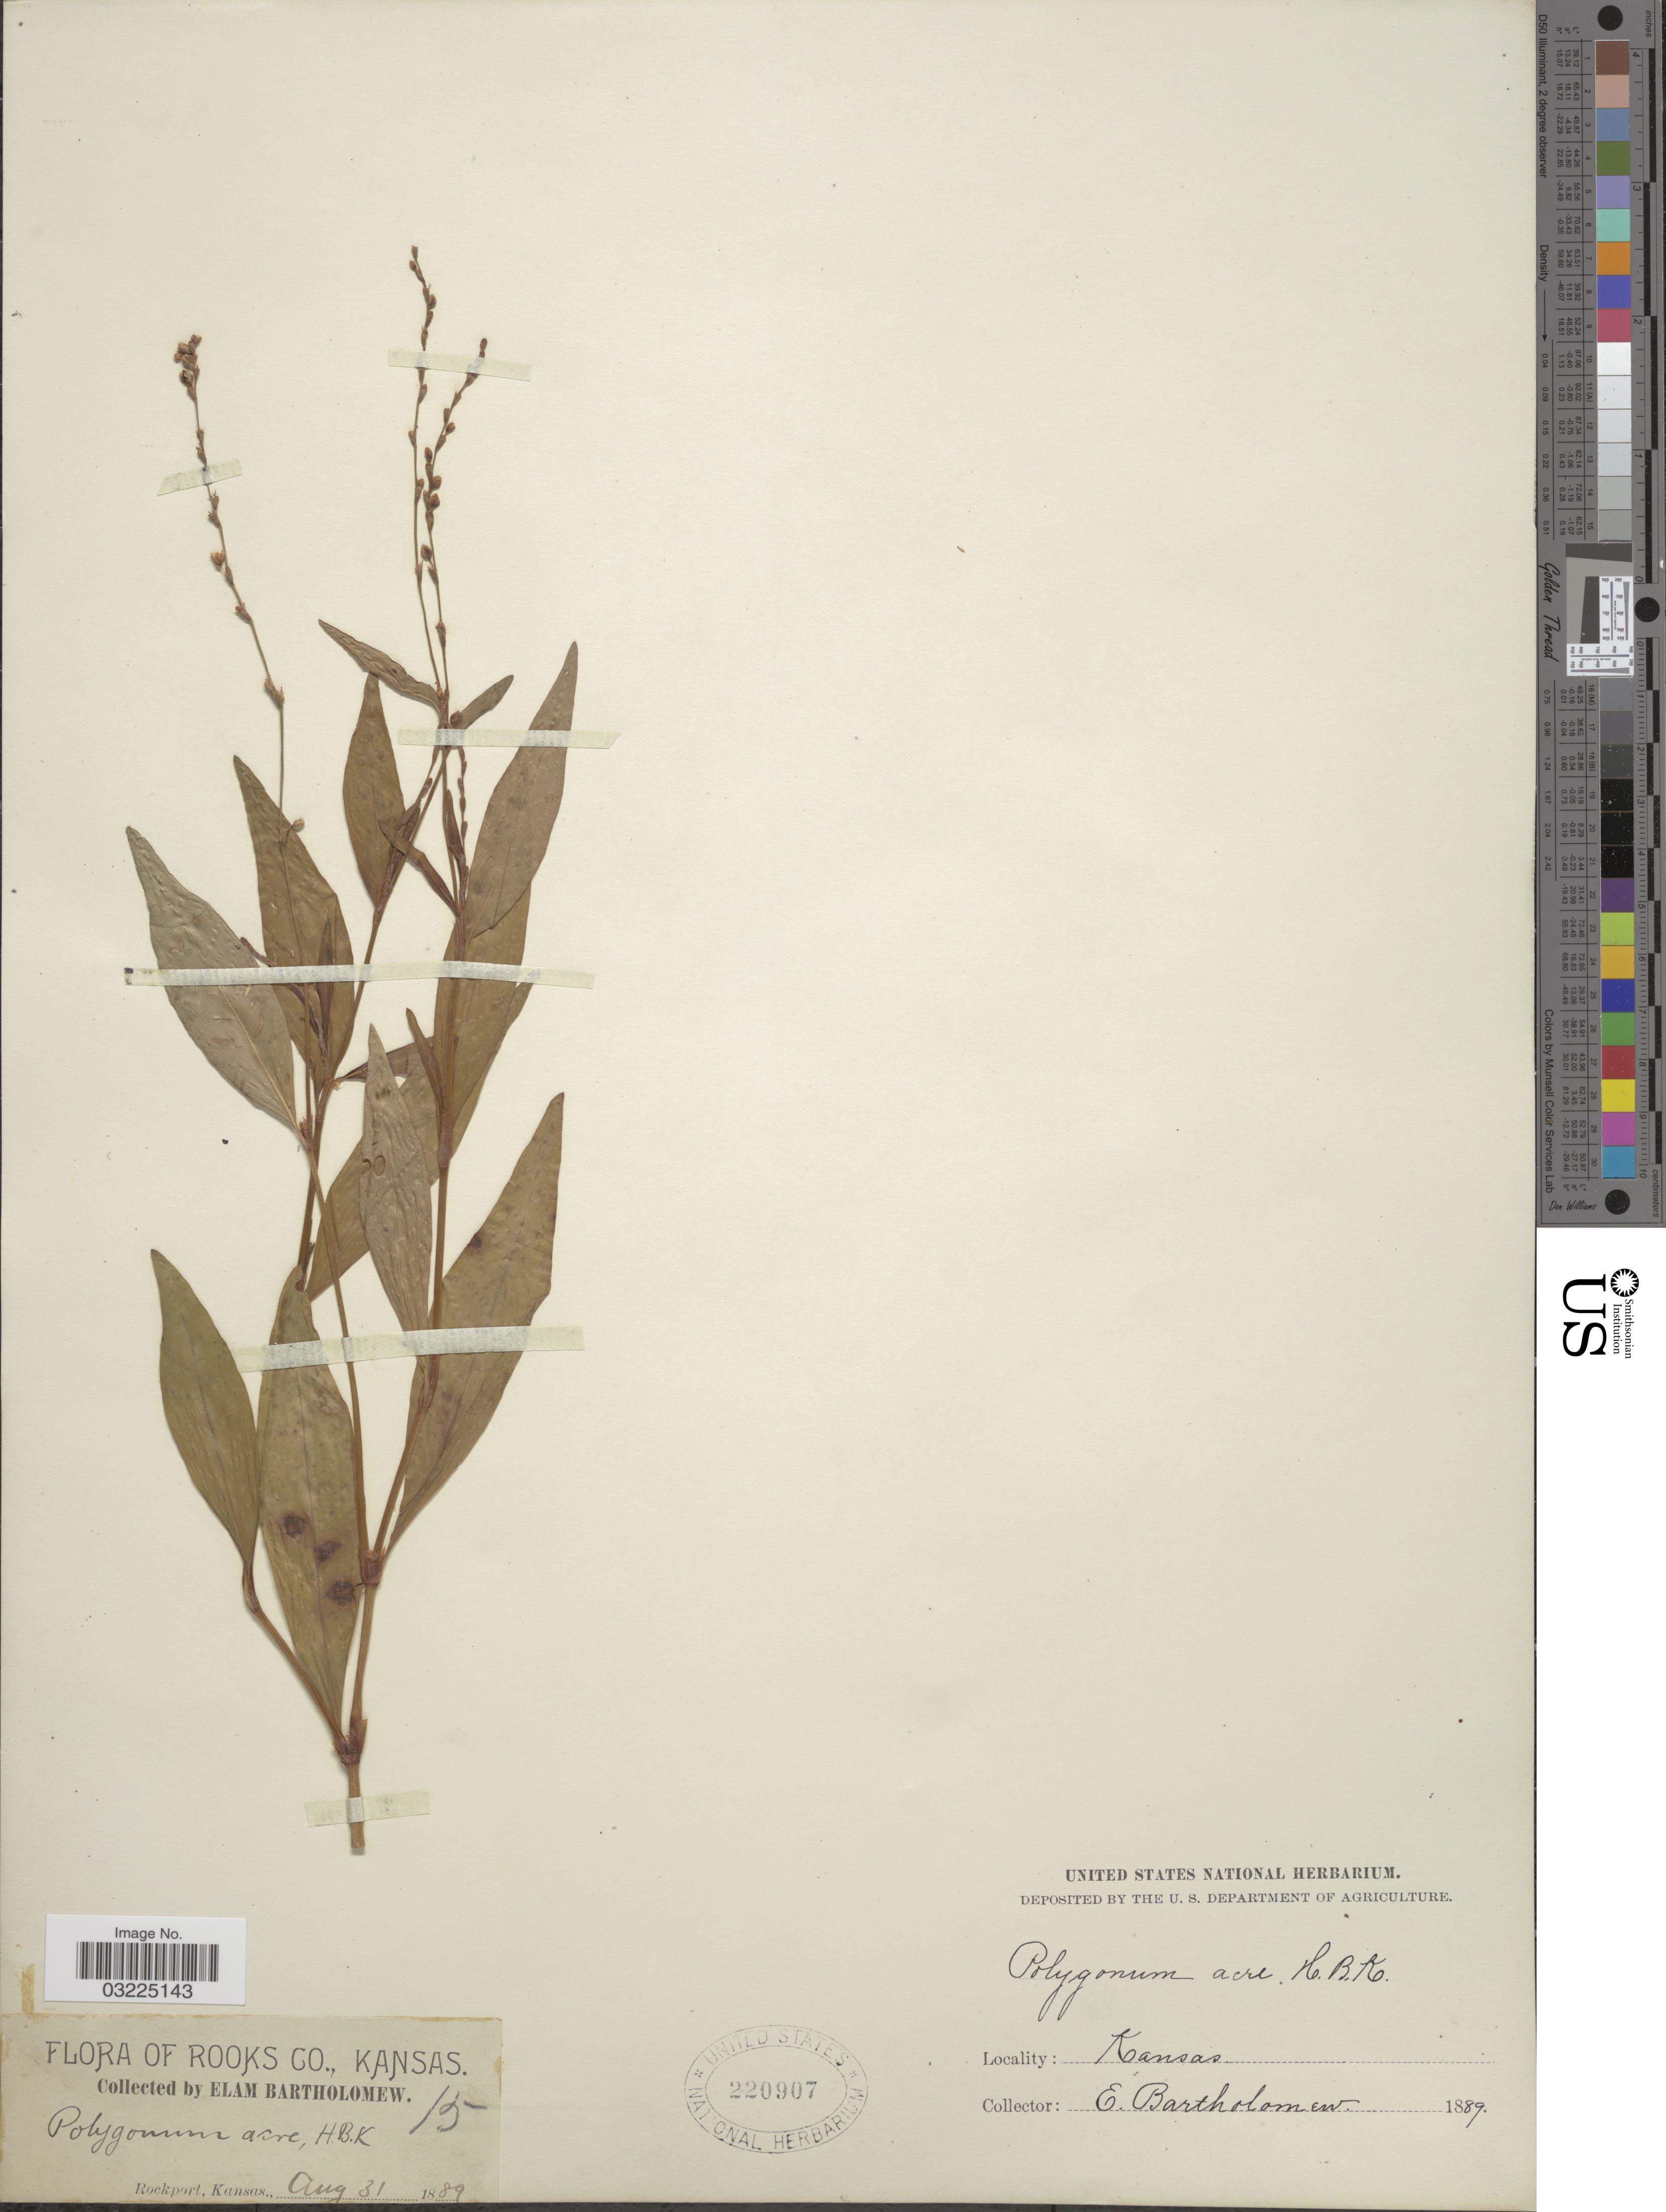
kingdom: Plantae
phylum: Tracheophyta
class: Magnoliopsida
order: Caryophyllales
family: Polygonaceae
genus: Persicaria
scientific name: Persicaria punctata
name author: (Elliott) Small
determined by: Atha, D. E.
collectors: E. Bartholomew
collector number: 15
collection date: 1889-08-31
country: United States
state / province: Kansas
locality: Rooks Co., Rock Port.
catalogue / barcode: US 220907